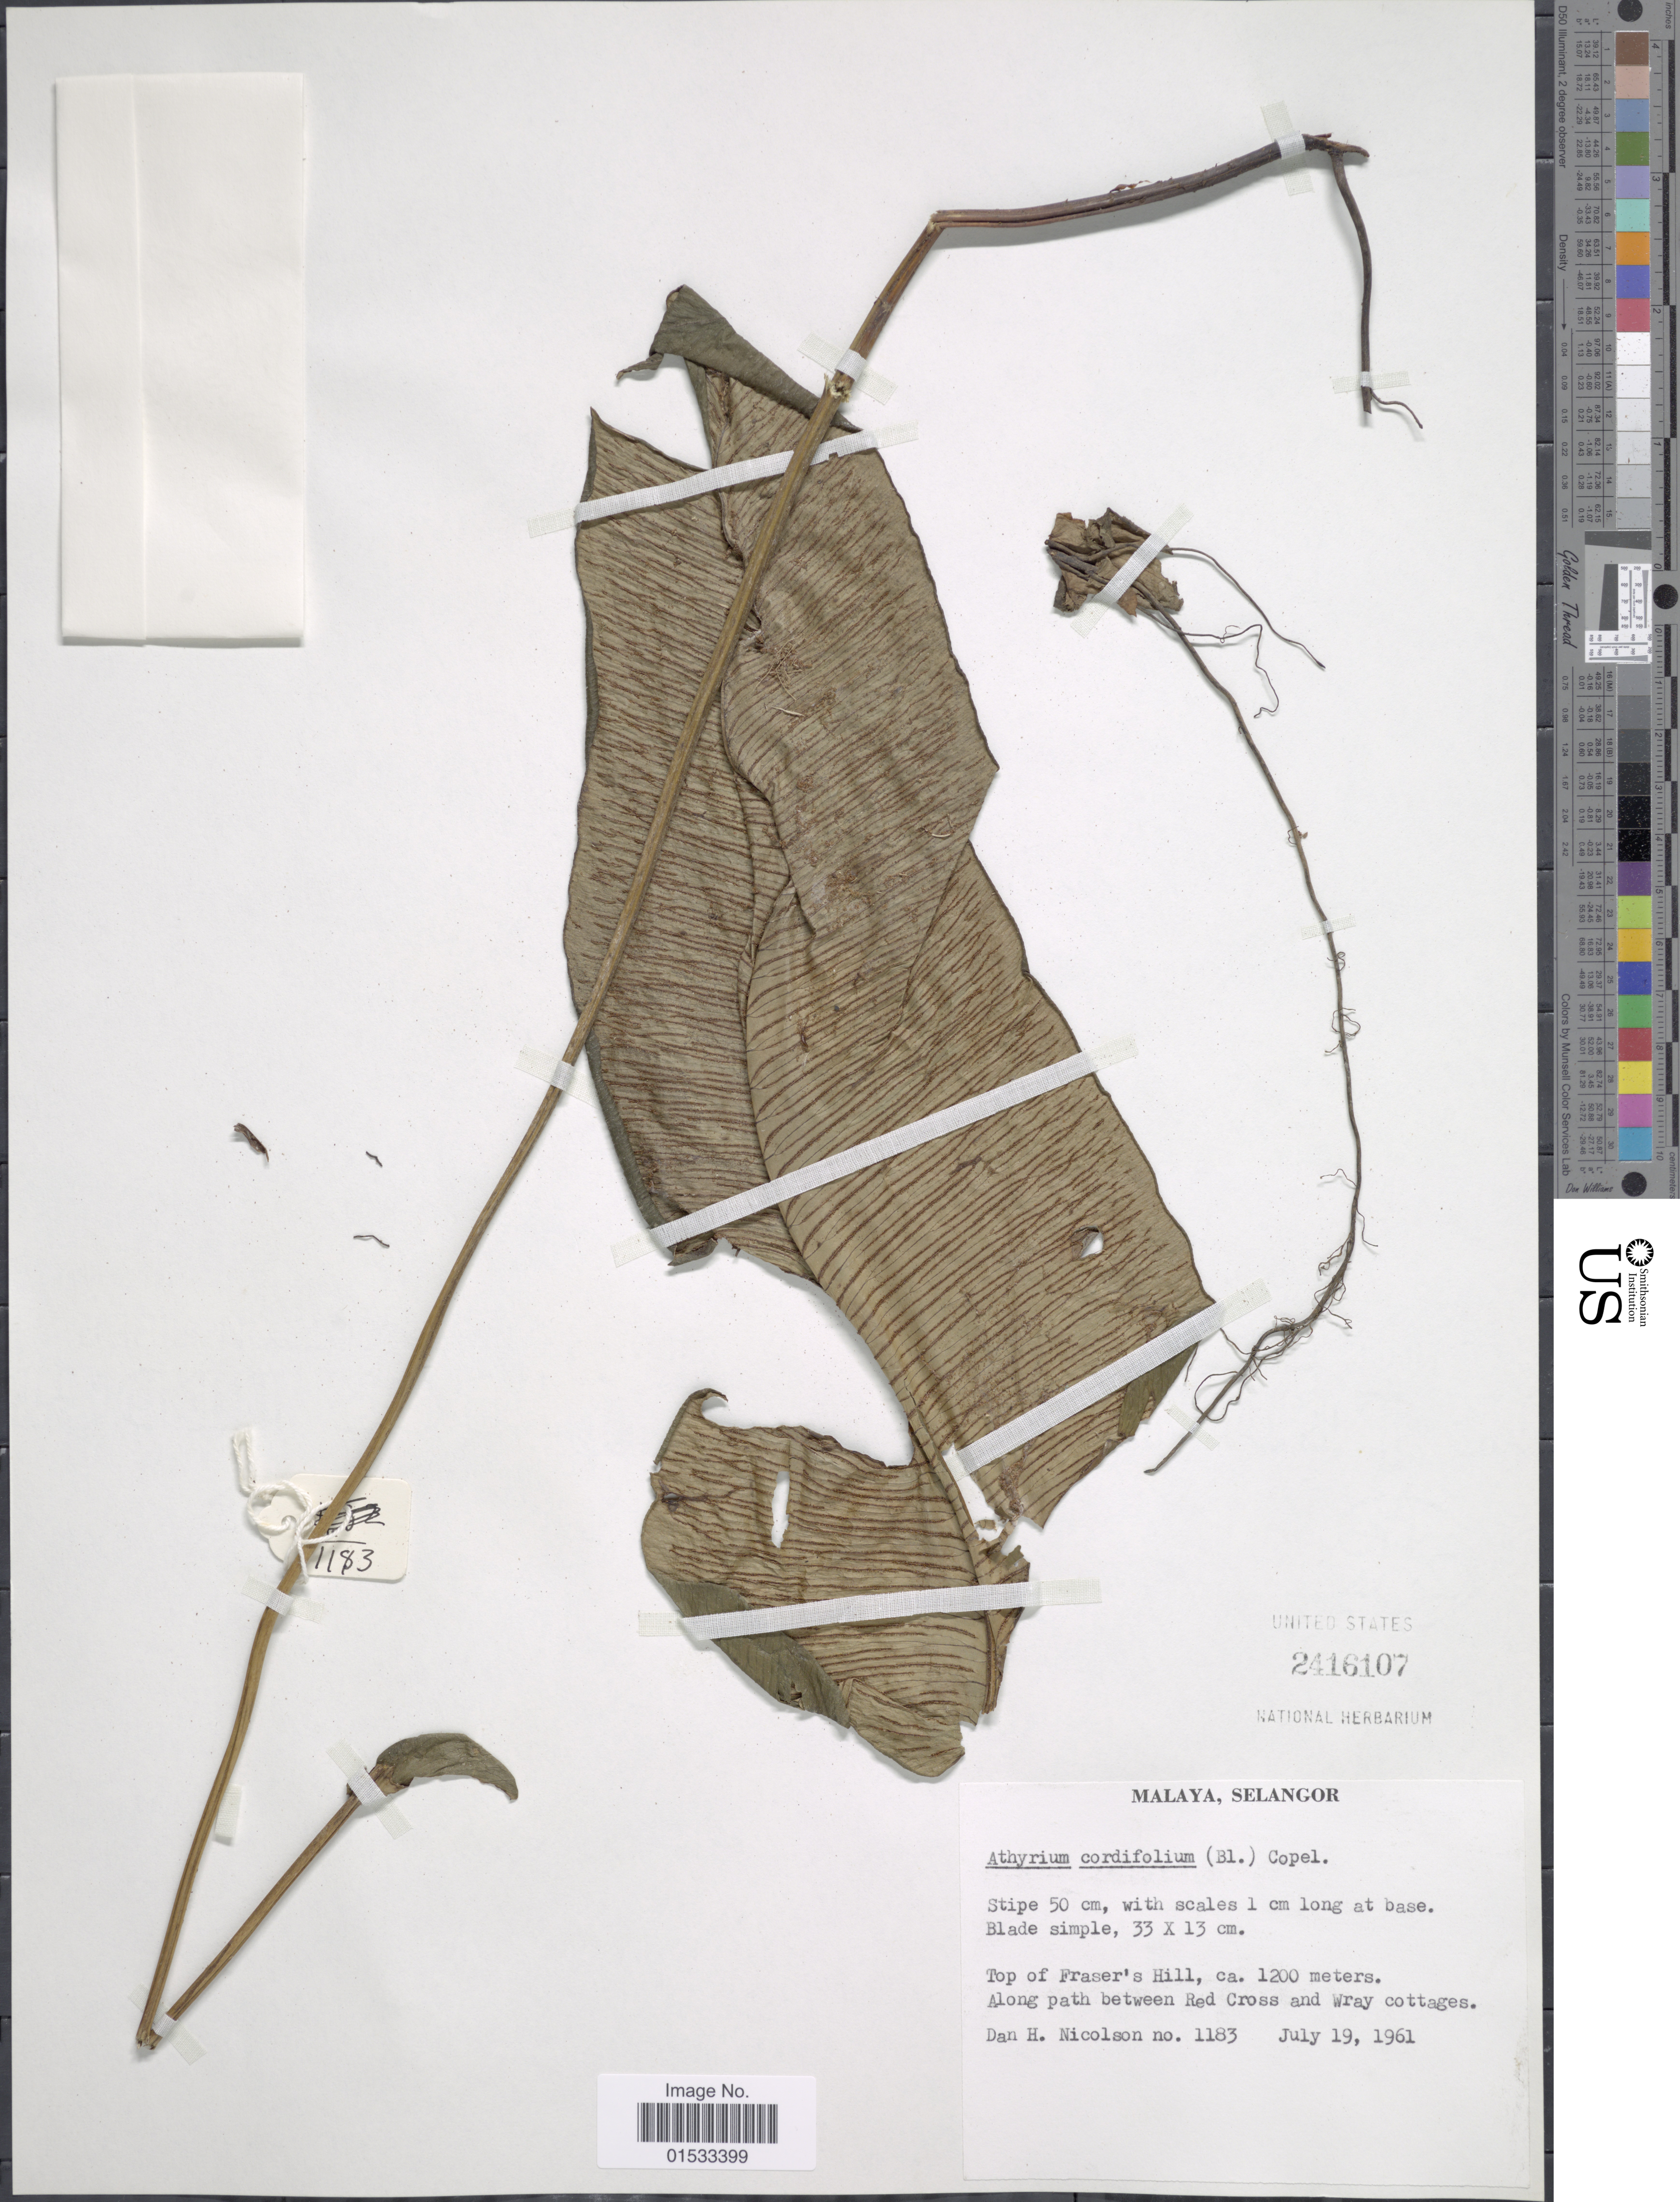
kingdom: Plantae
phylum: Tracheophyta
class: Polypodiopsida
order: Polypodiales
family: Athyriaceae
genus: Diplazium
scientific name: Diplazium cordifolium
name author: Blume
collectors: D. H. Nicolson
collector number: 1183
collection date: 1961-07-19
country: Malaysia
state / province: Selangor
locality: Malaya, top of Fraser's Hill, along path between Red Cross and Wray cottages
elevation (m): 1200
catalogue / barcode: US 2416107